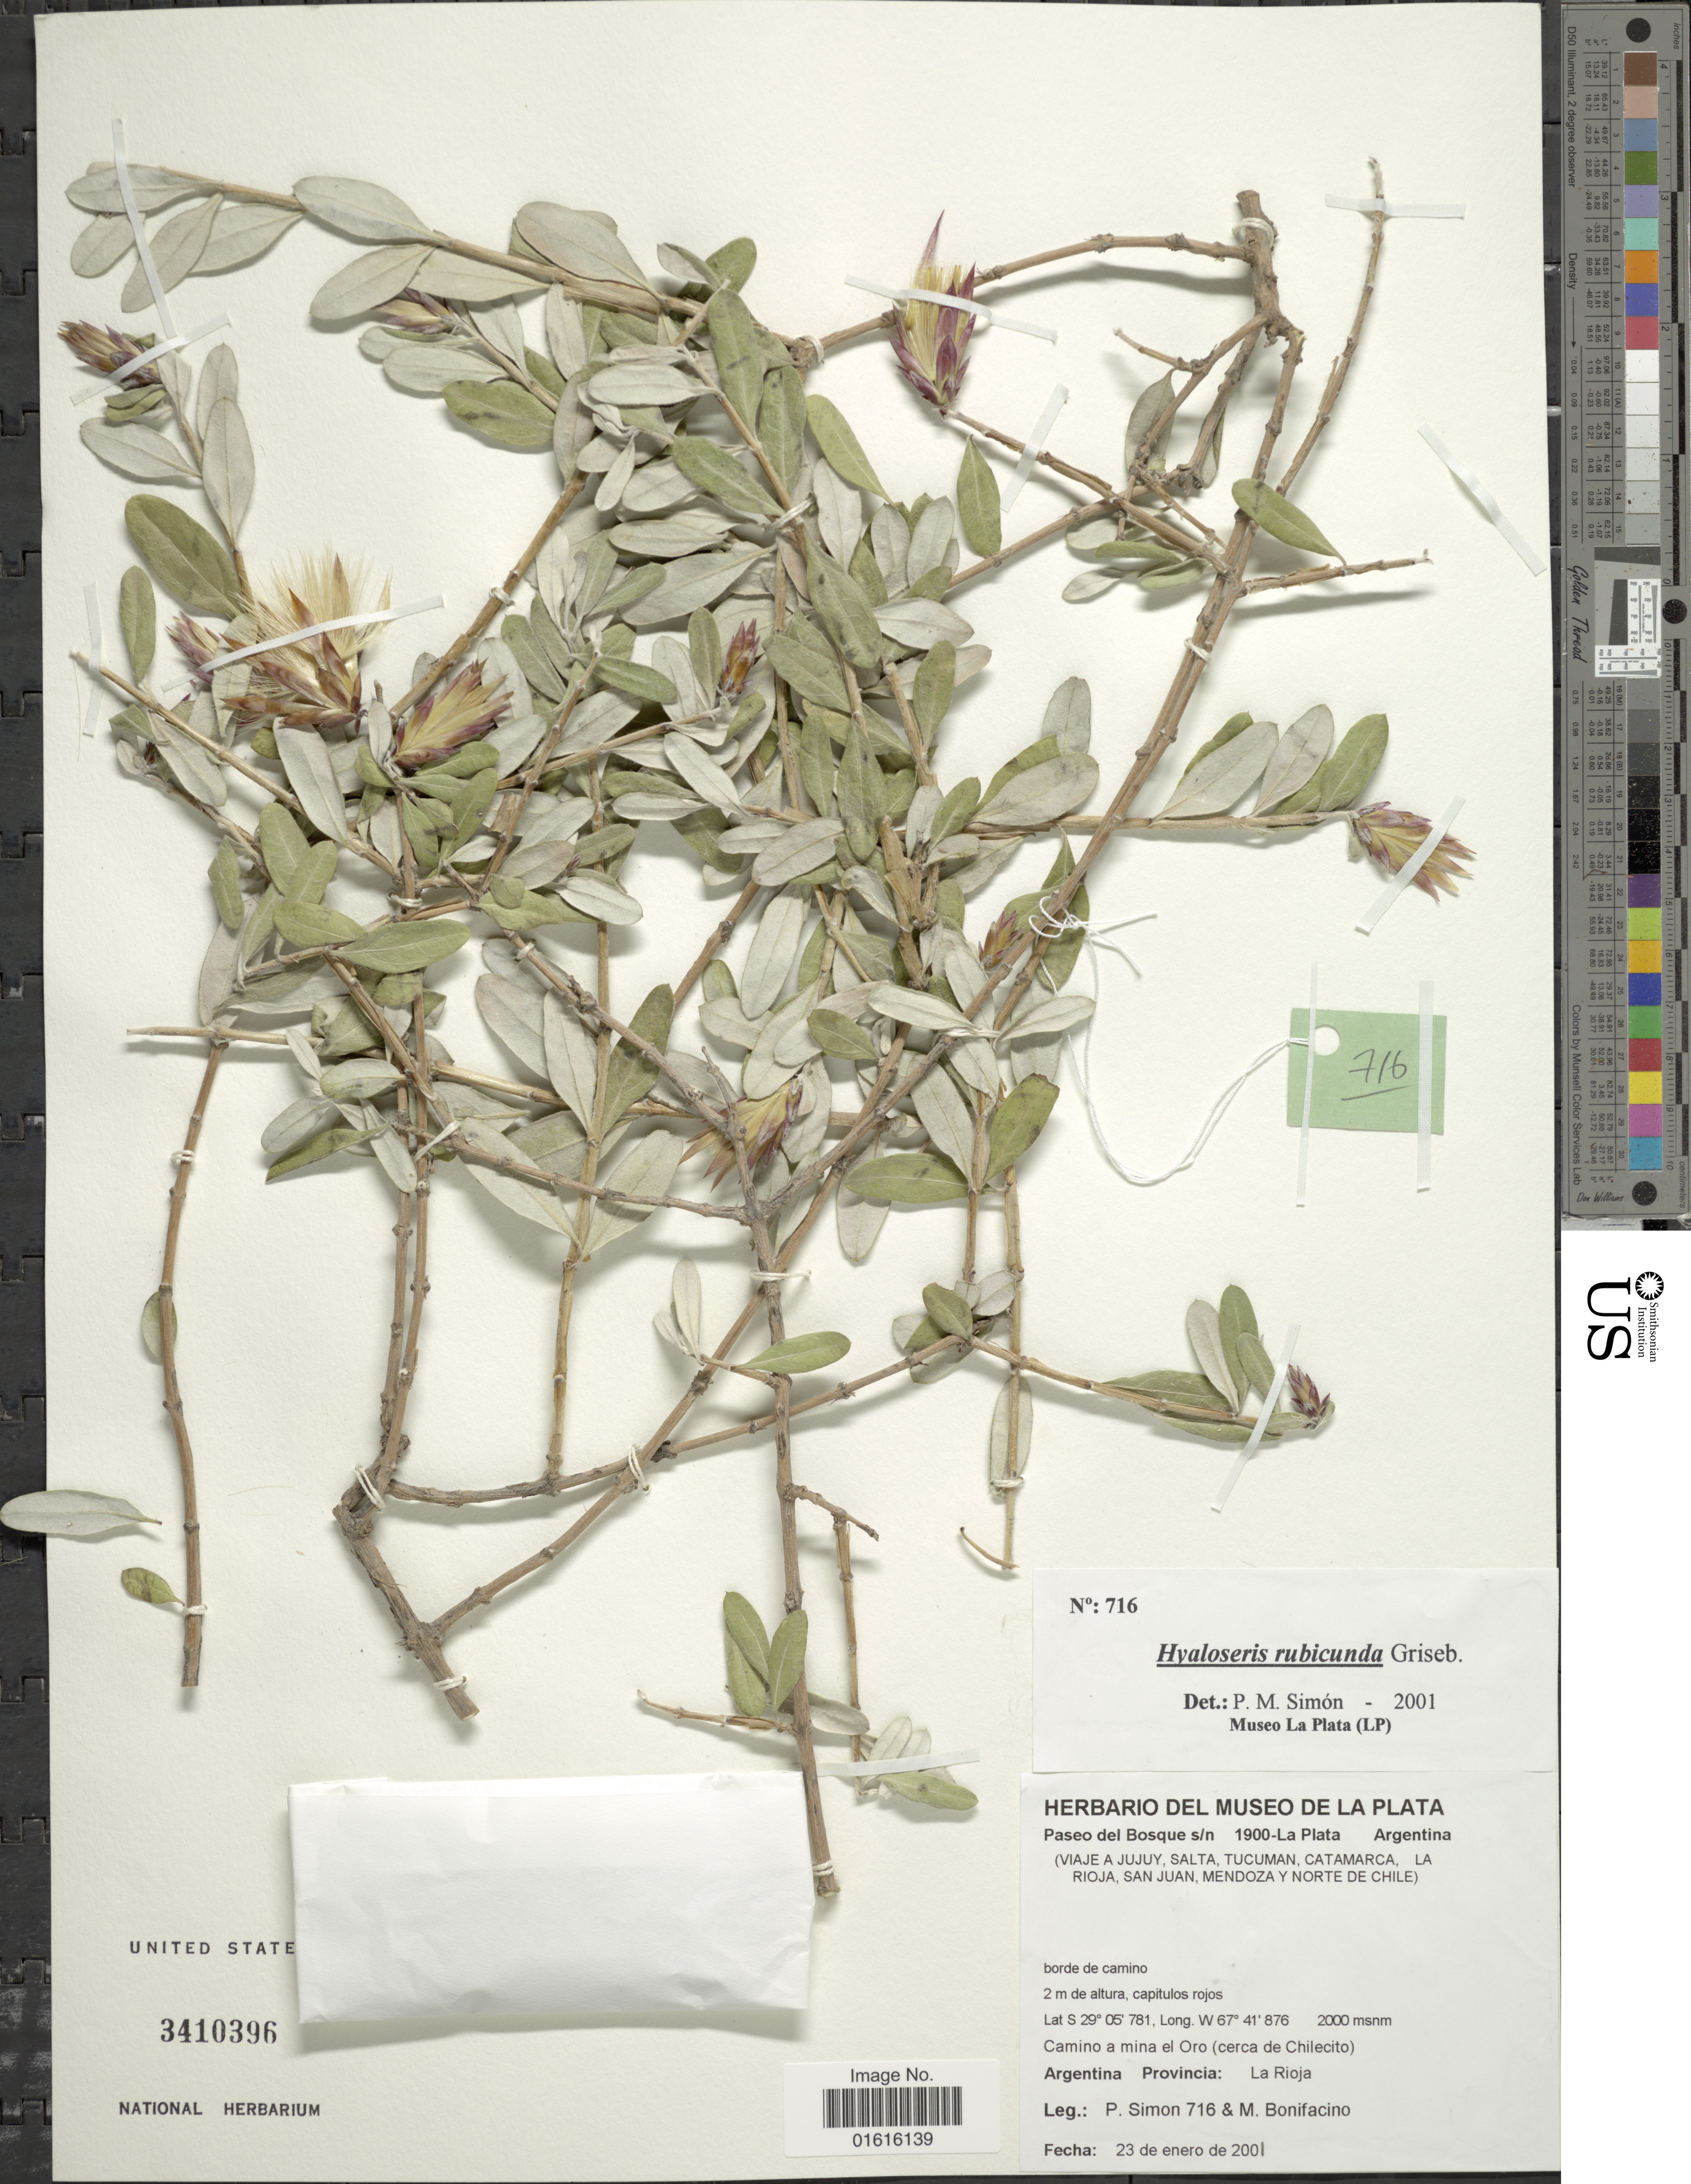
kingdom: Plantae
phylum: Tracheophyta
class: Magnoliopsida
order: Asterales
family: Asteraceae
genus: Hyaloseris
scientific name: Hyaloseris rubicunda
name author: Griseb.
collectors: P. Simon & M. Bonifacino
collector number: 716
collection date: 2001-01-23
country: Argentina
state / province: La Rioja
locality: Paseo del Bosque s/n 1900-La Plata, Camino a mina el Oro (cerca de Chilecito) [unsure placement]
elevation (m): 2000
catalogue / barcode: US 3410396